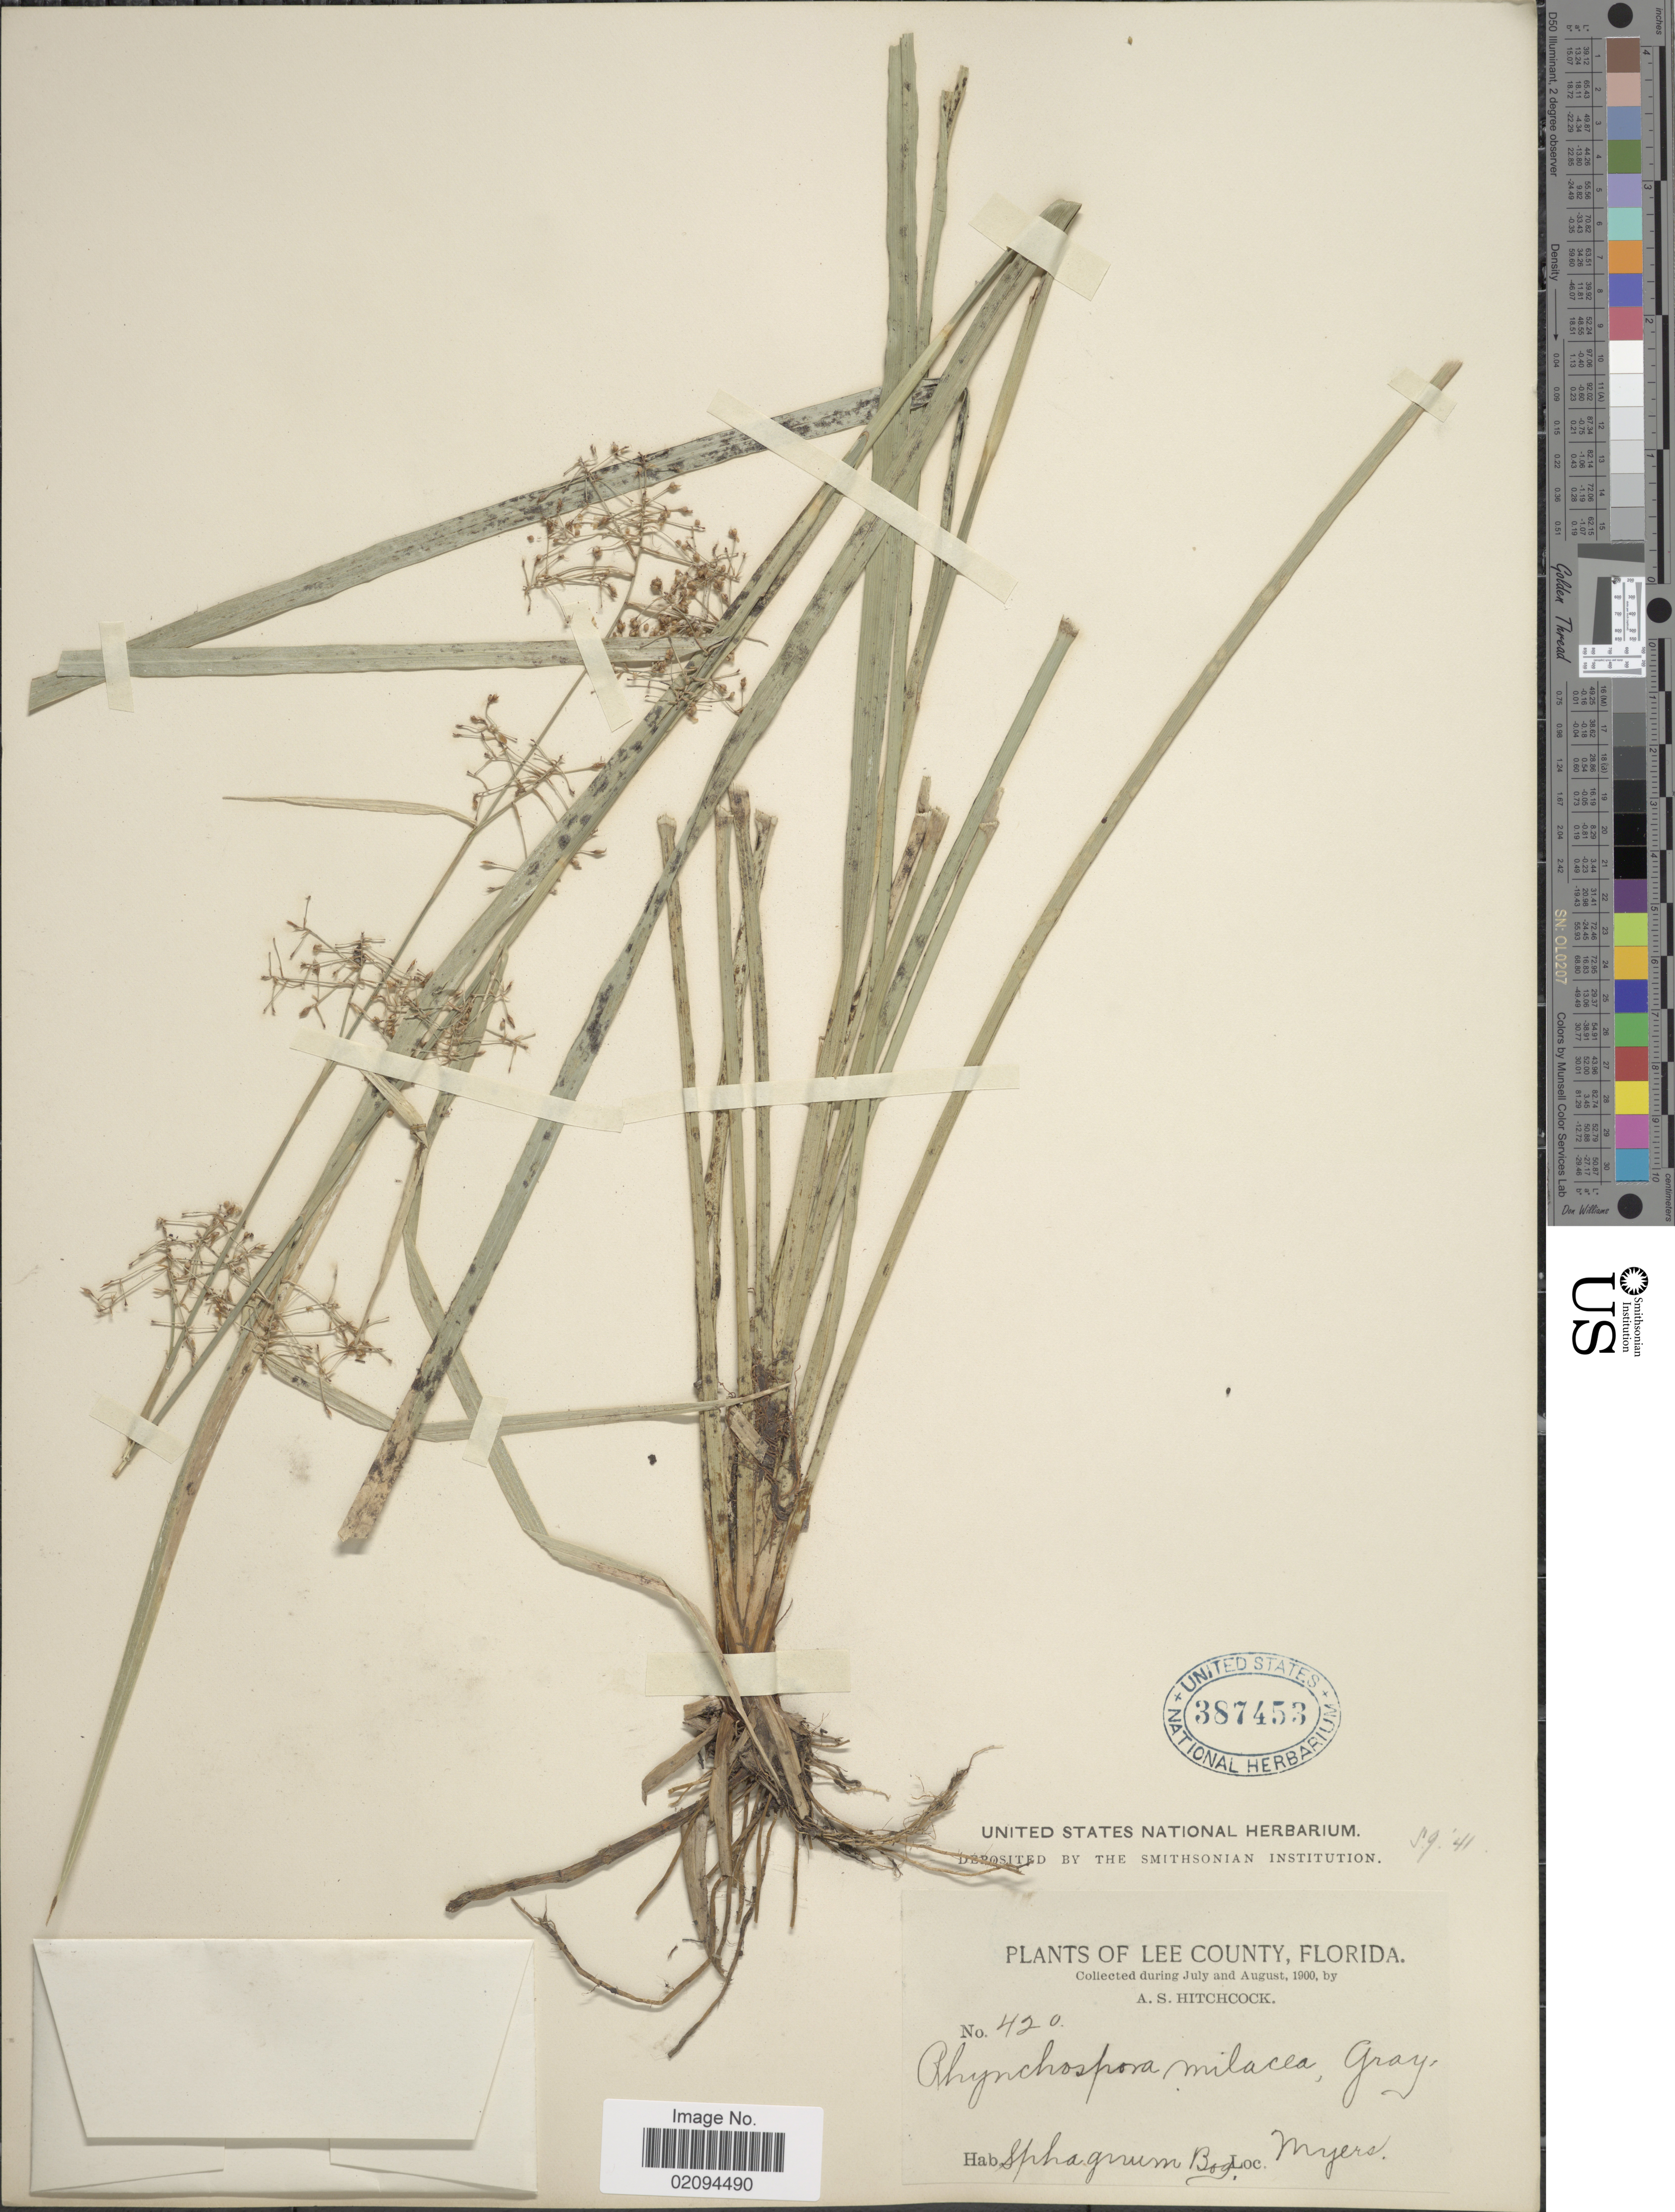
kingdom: Plantae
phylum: Tracheophyta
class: Liliopsida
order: Poales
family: Cyperaceae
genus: Rhynchospora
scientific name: Rhynchospora miliacea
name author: (Lam.) A. Gray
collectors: A. S. Hitchcock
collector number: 420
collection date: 1900-07/1900-08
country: United States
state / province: Florida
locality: Lee County. Sphagnum Bog. Myers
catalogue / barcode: US 387453